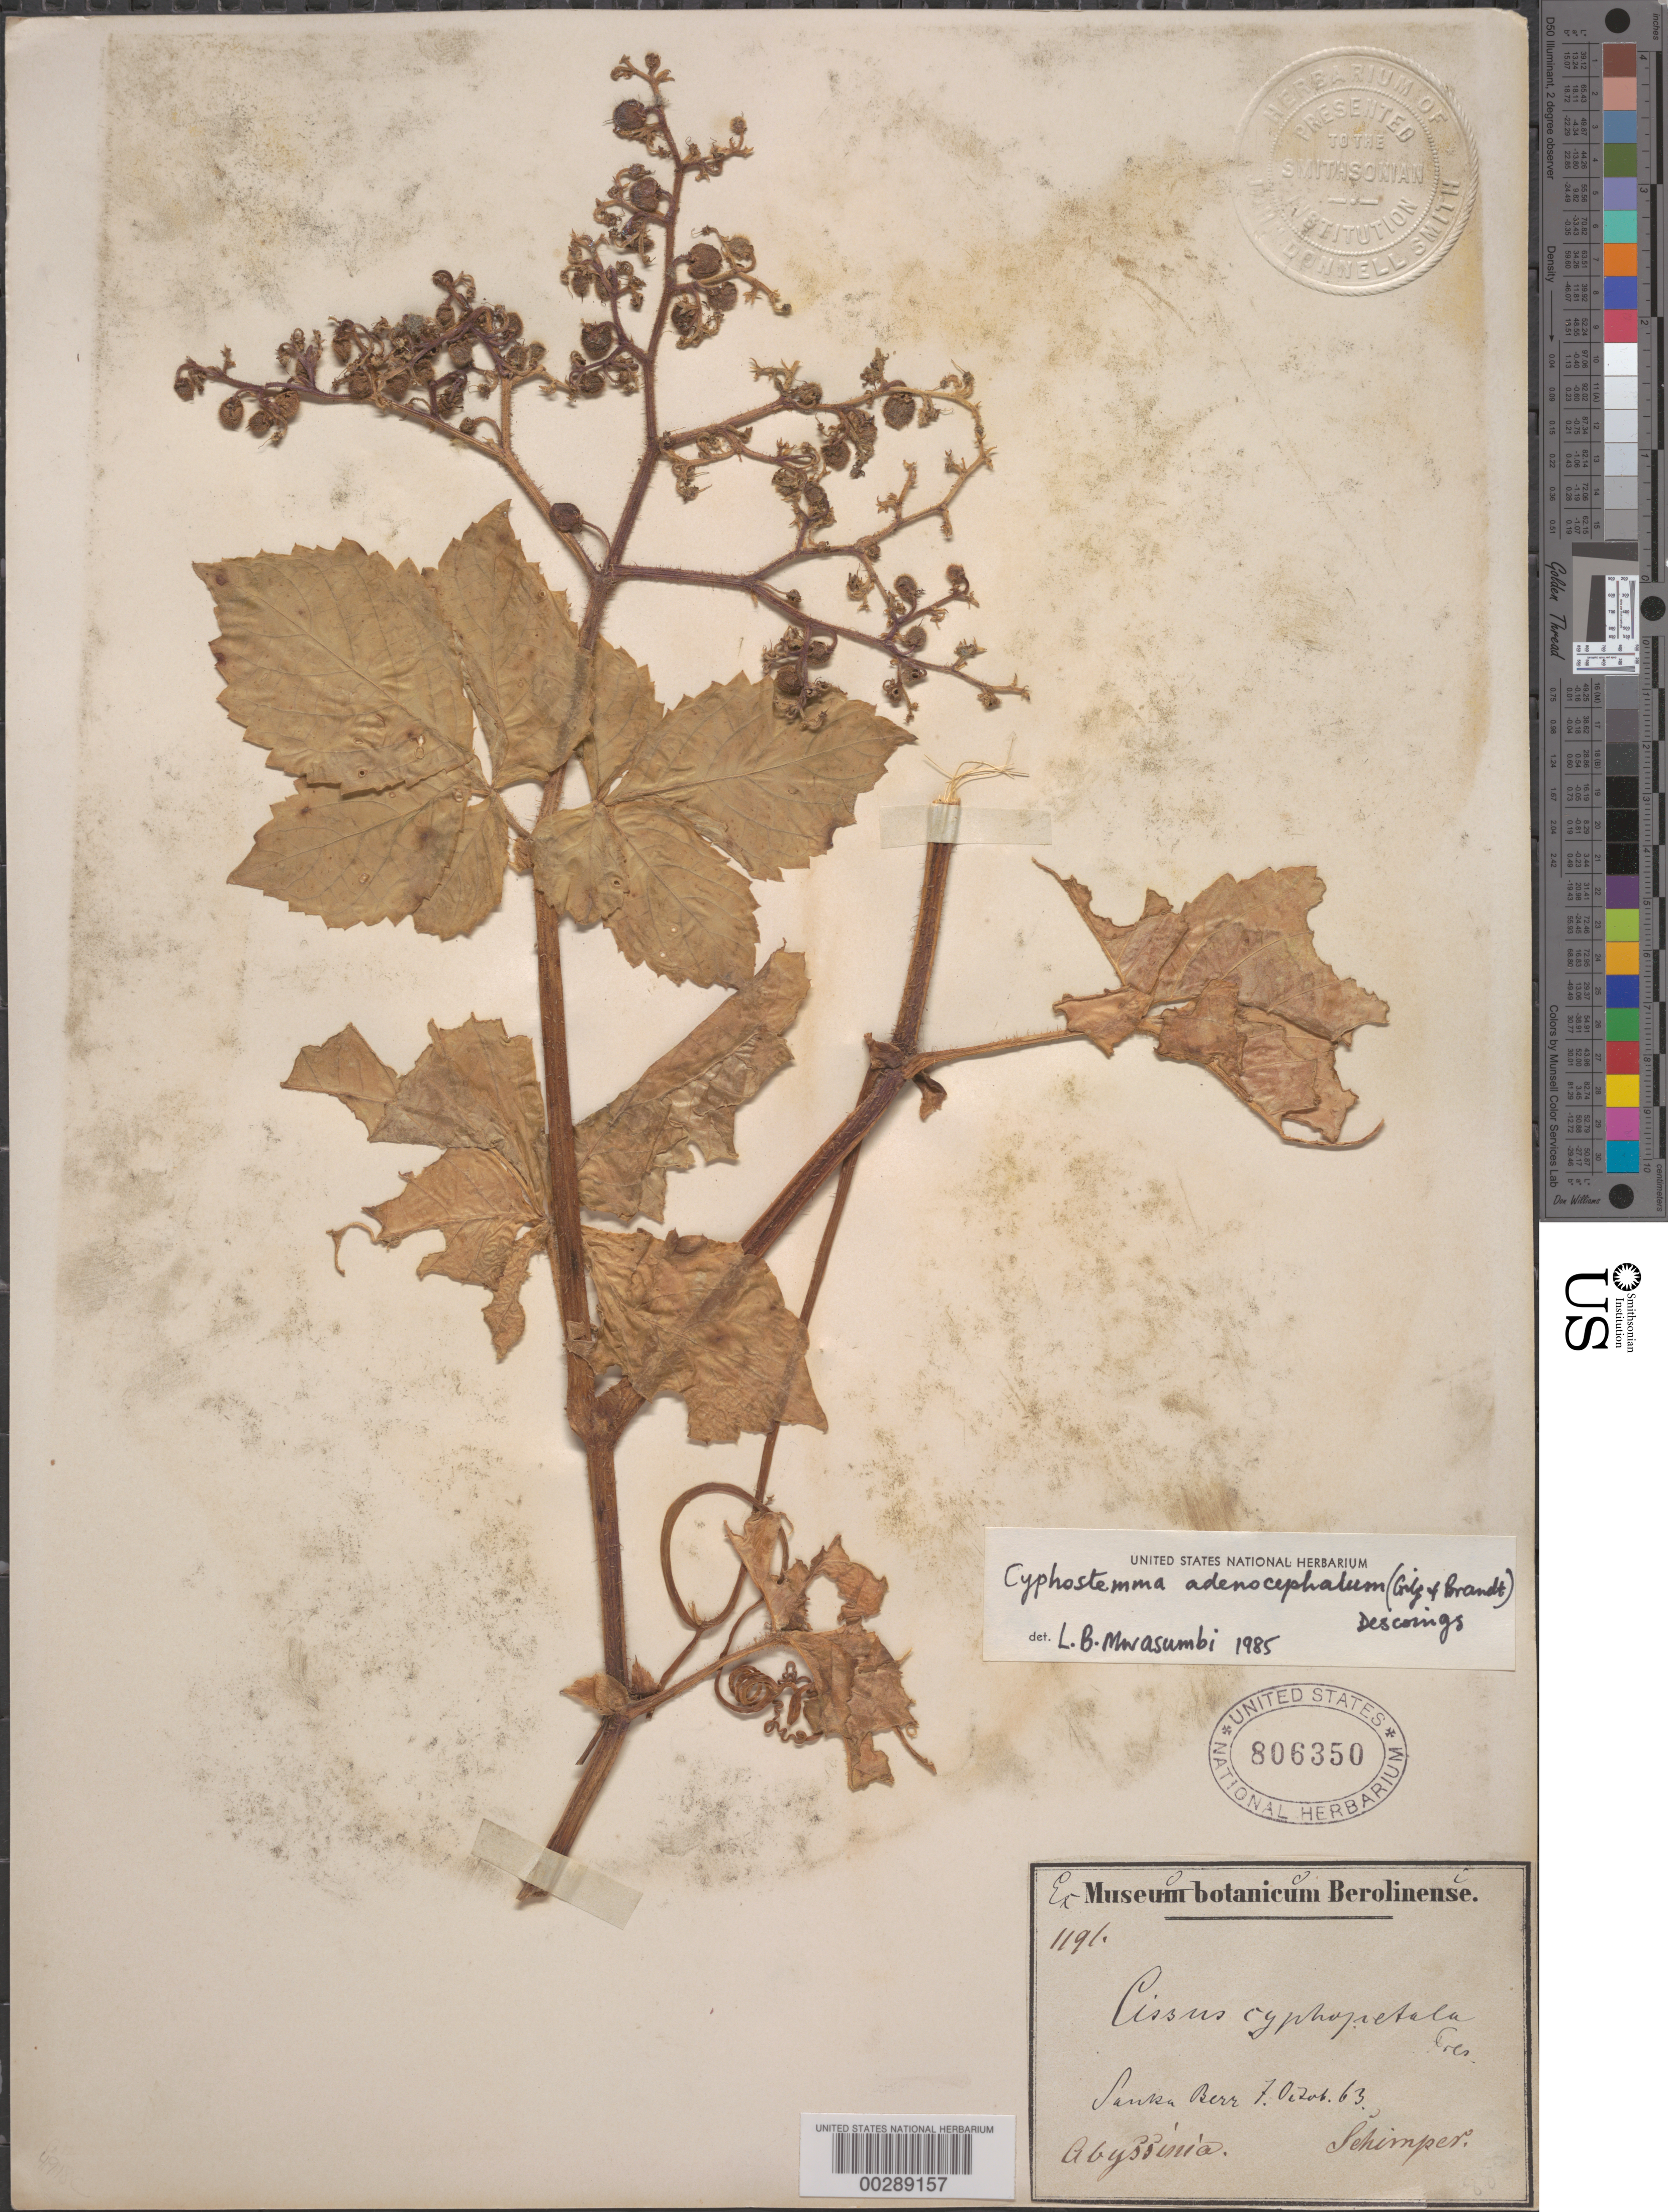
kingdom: Plantae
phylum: Tracheophyta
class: Magnoliopsida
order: Vitales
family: Vitaceae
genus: Cyphostemma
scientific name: Cyphostemma adenocephalum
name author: (Gilg & M. Brandt) Desc.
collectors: -. Schimper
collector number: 1191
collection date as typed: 07 Oct 1963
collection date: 1963-10-07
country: Ethiopia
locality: Sanka berr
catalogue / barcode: US 806350